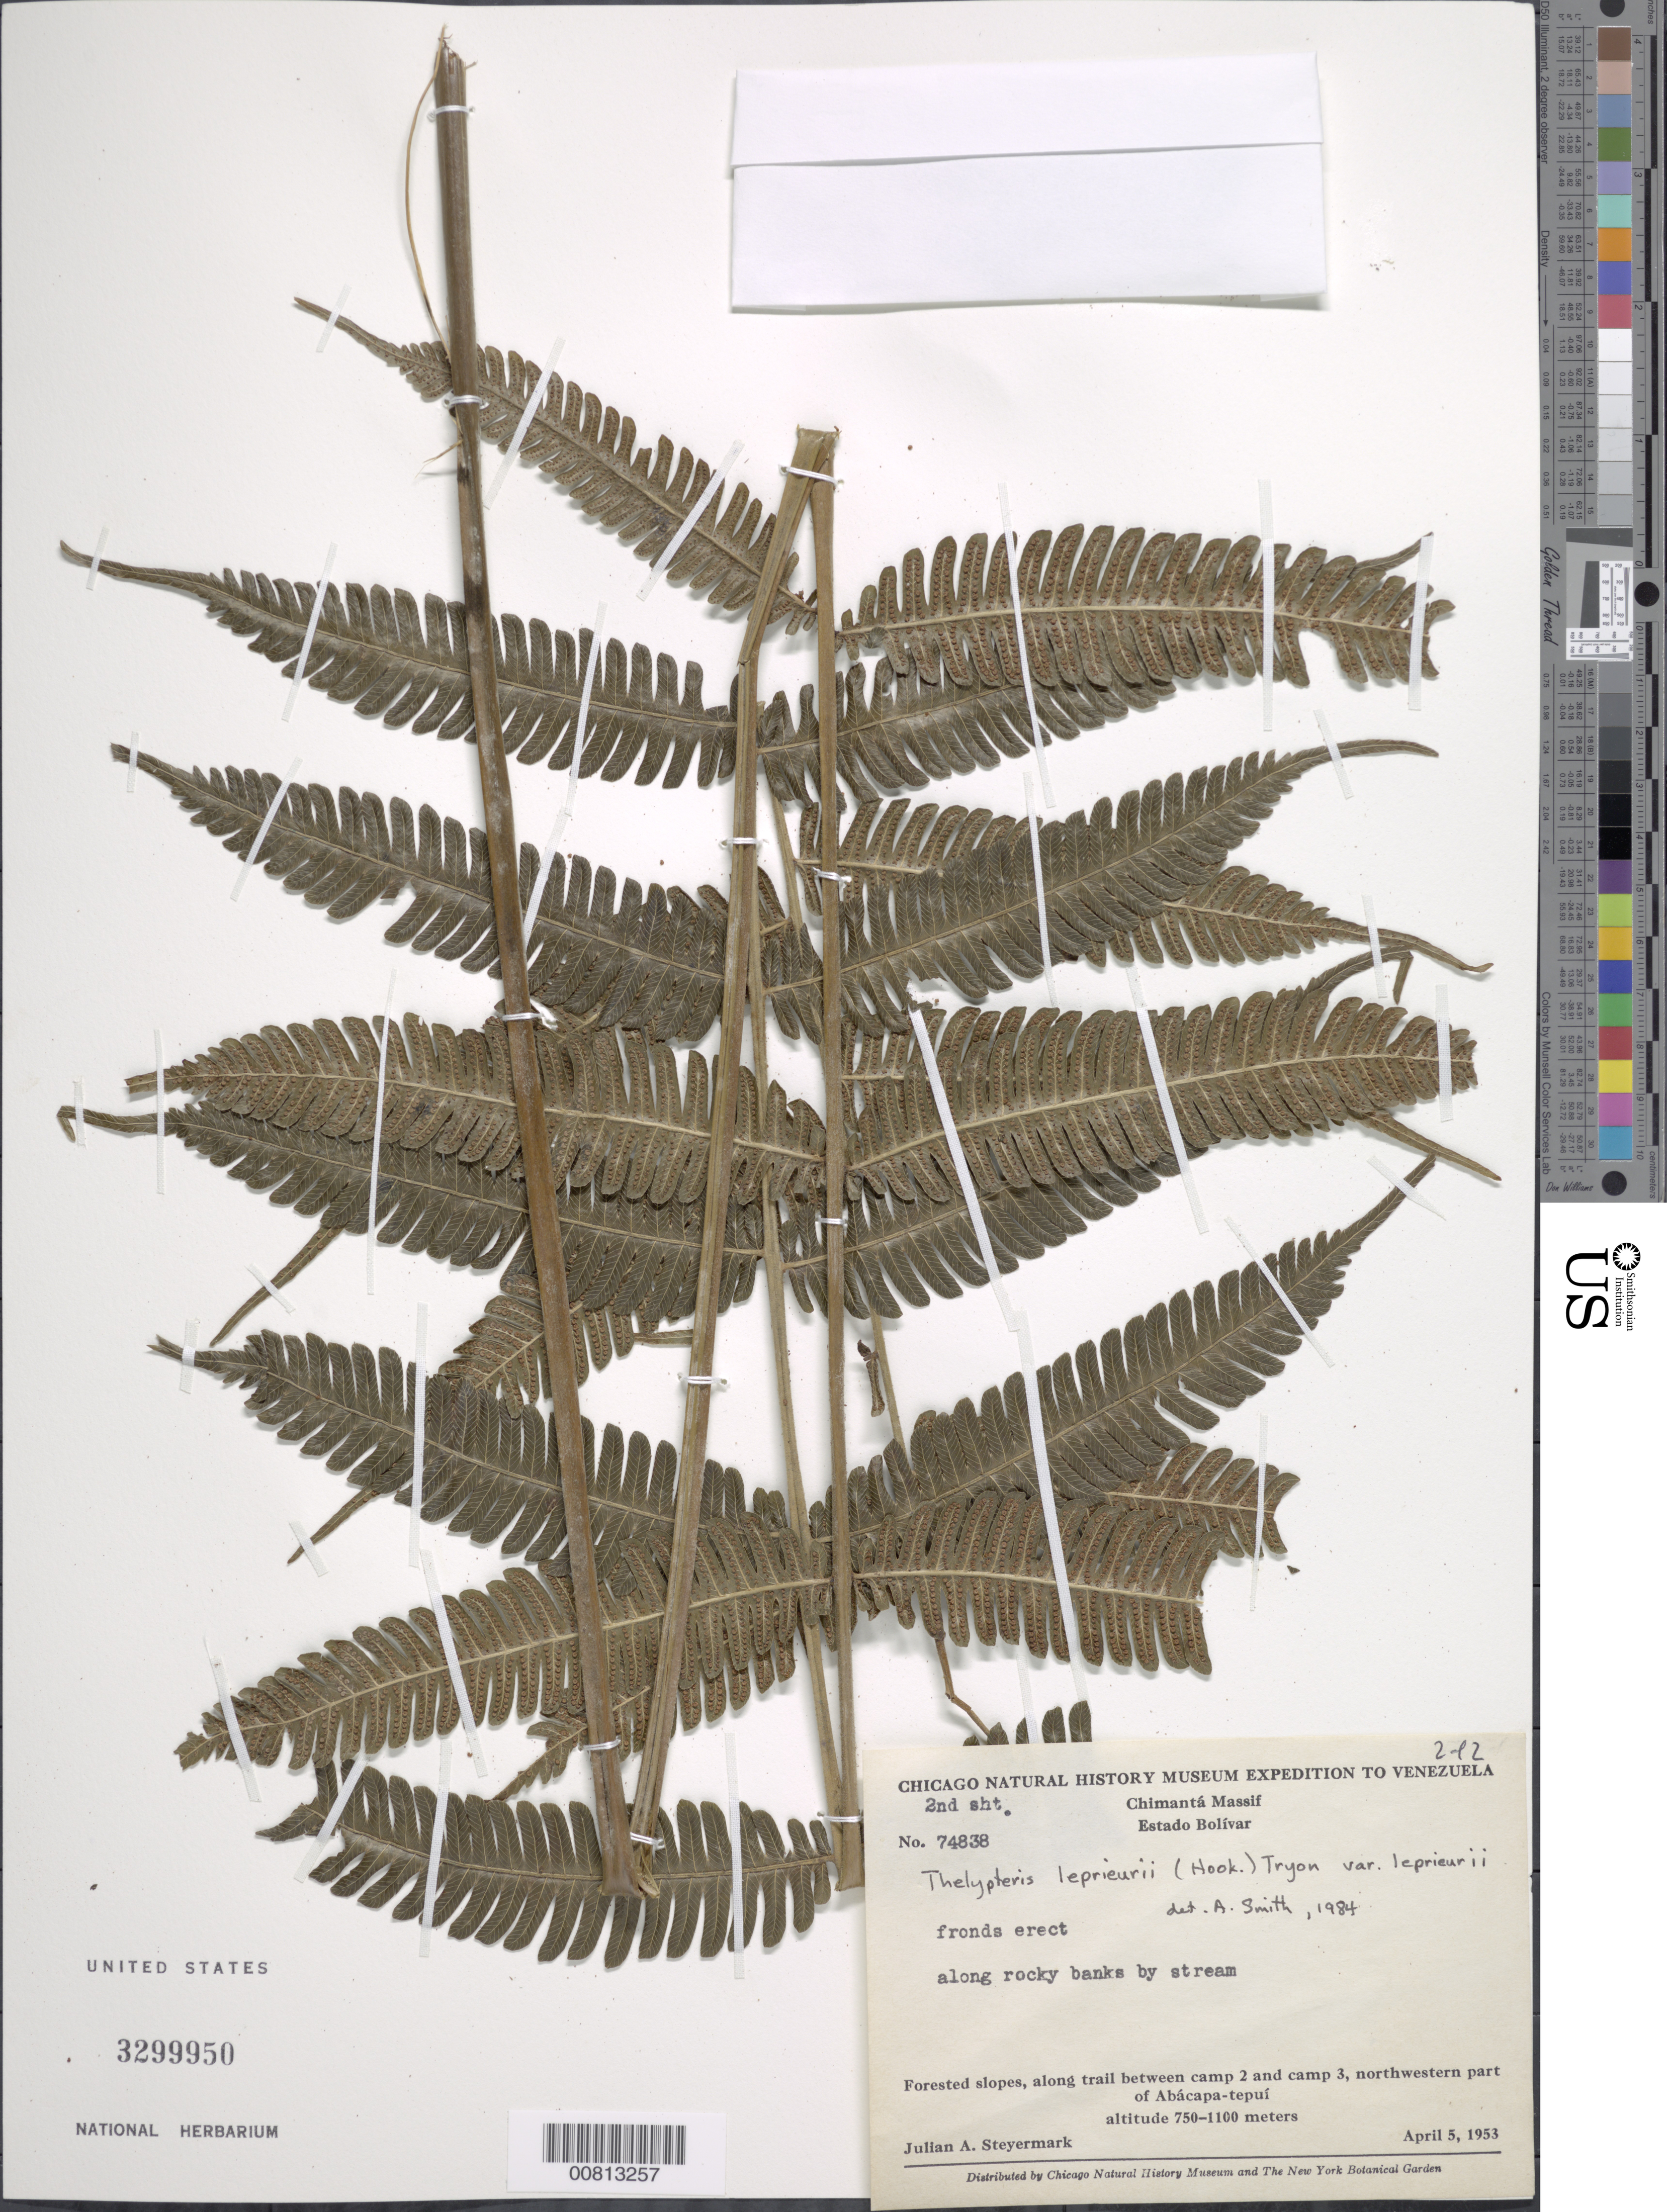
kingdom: Plantae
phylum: Tracheophyta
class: Polypodiopsida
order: Polypodiales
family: Thelypteridaceae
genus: Steiropteris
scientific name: Steiropteris leprieurii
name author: (Hook. f.) Pic. Serm.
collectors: J. Steyermark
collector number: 74838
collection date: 1953-04-05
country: Venezuela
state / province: Bolivar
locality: Chimantá Massif, along rocky banks by stream, forested slopes, along trail between camp 2 and camp 3, northwestern part of Abácapa-tepuí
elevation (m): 750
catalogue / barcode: US 3299950